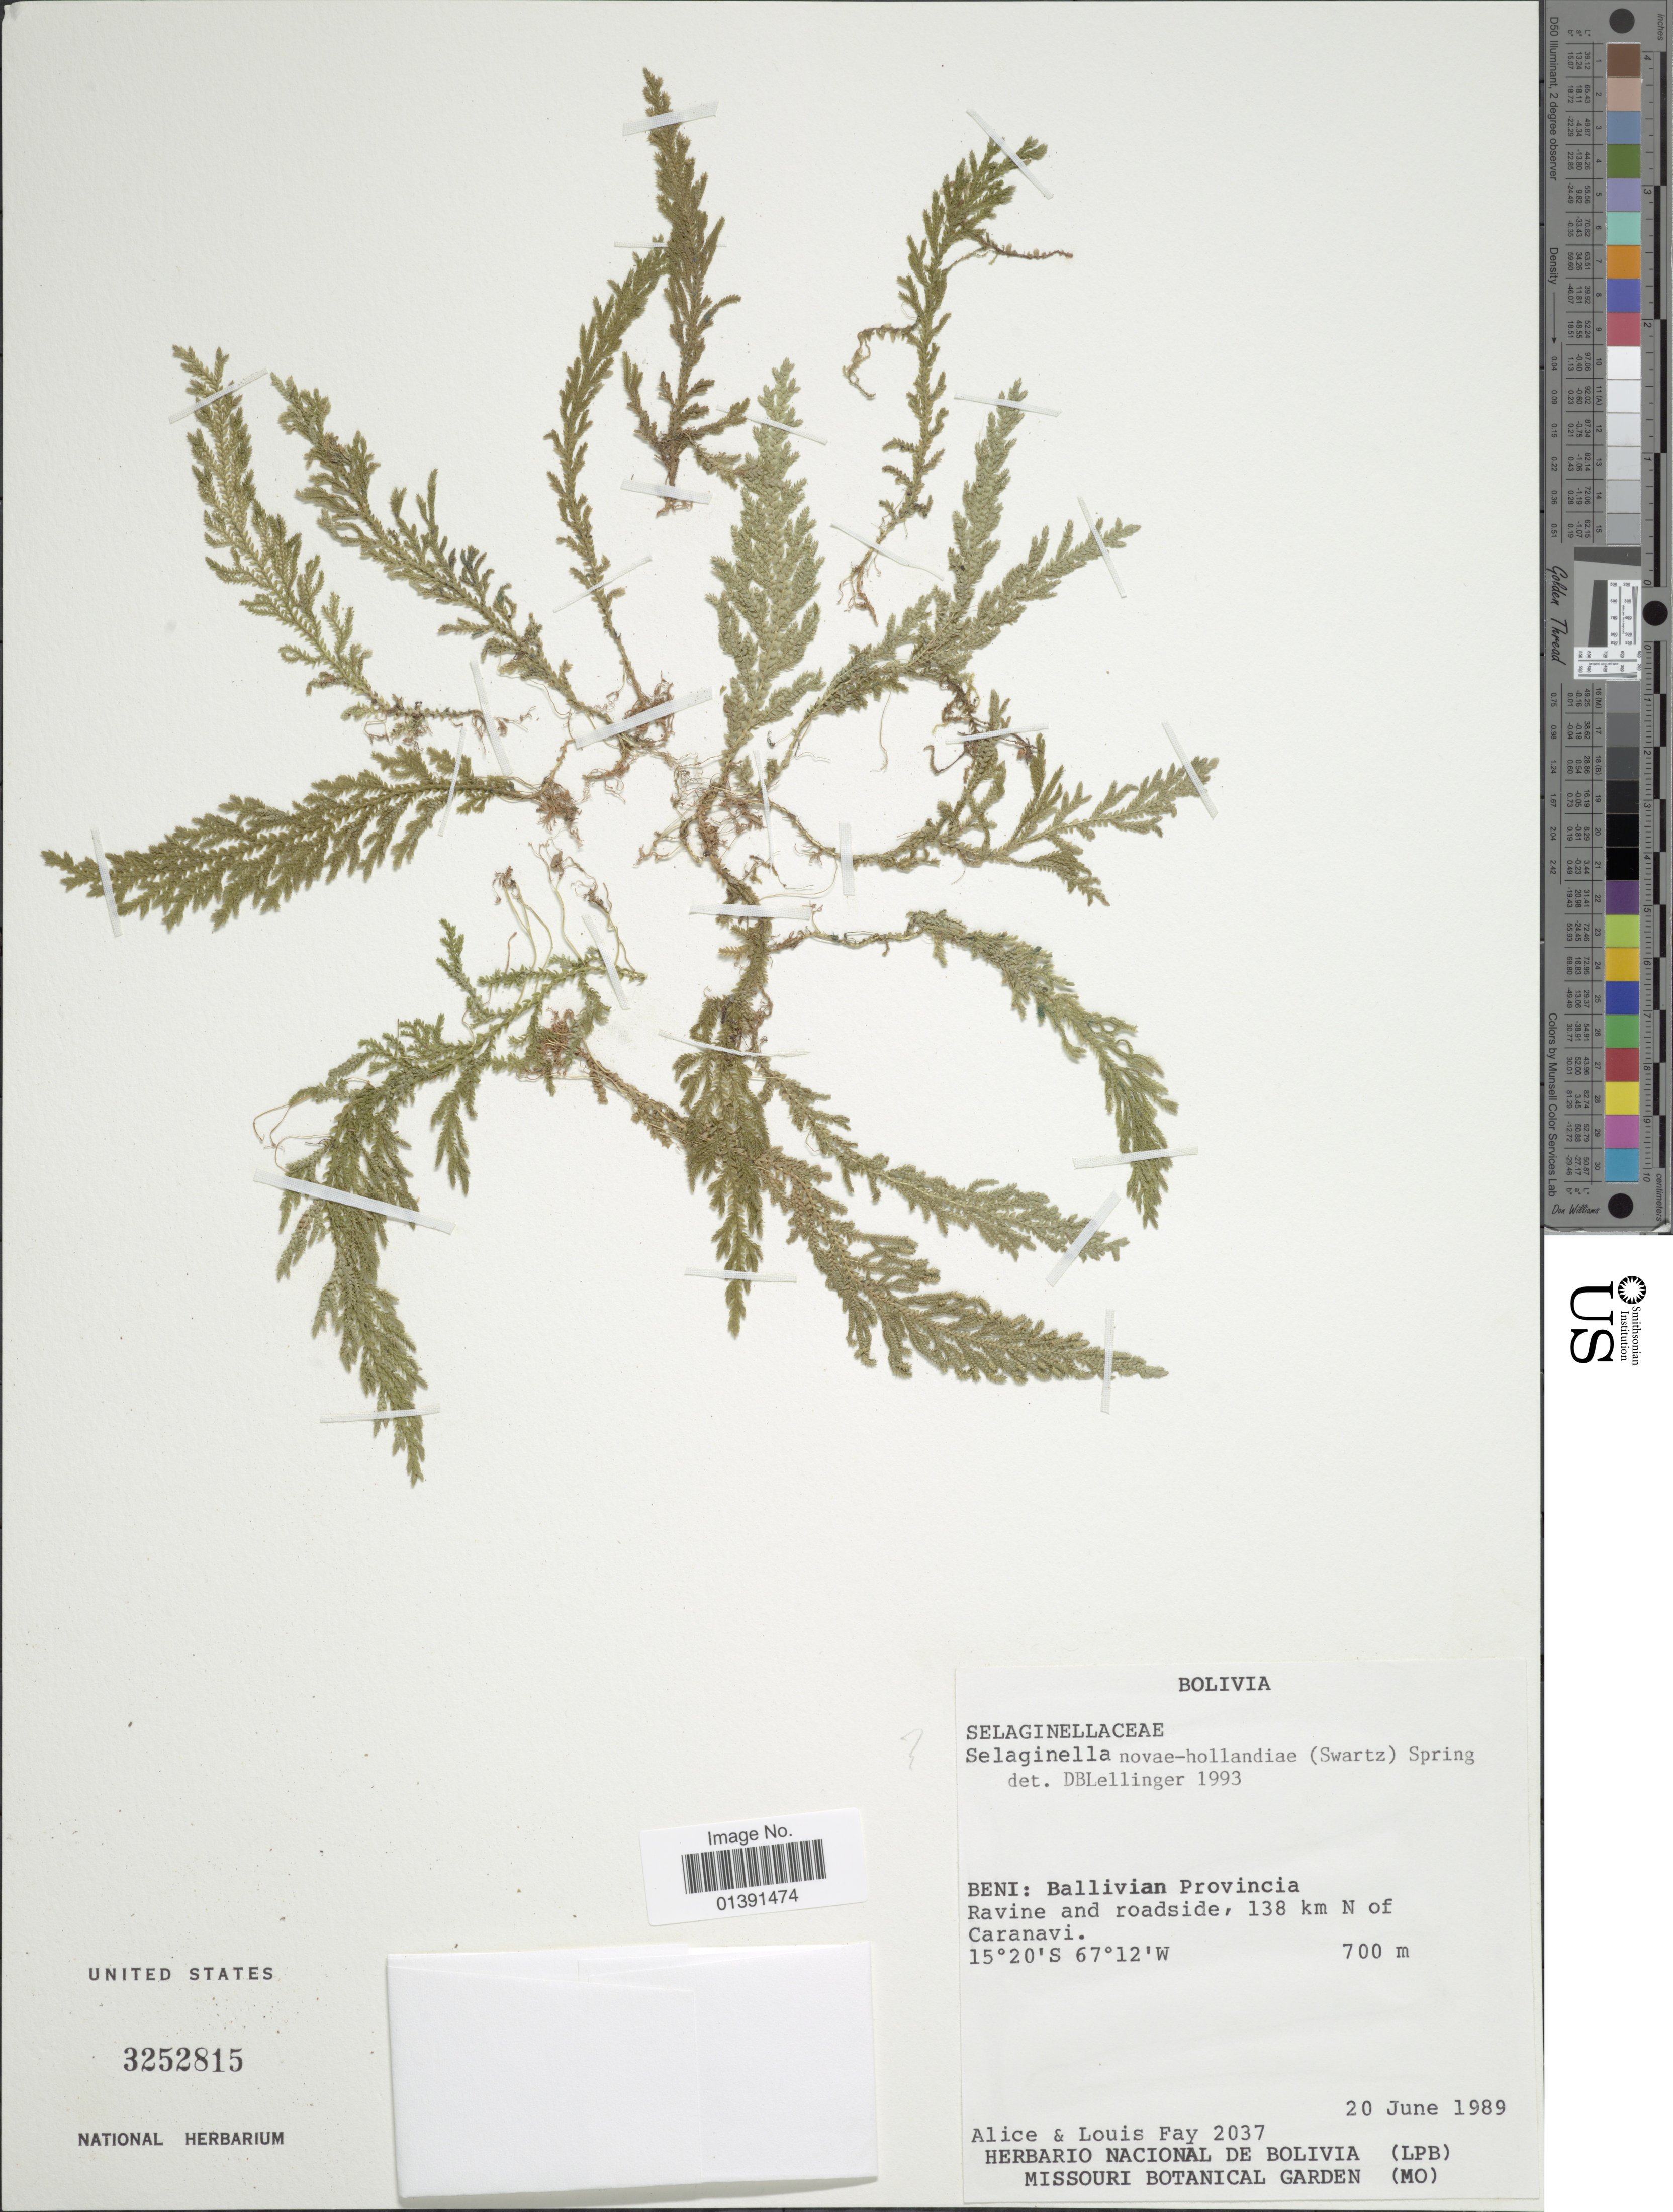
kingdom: Plantae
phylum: Tracheophyta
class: Lycopodiopsida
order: Selaginellales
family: Selaginellaceae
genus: Selaginella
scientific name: Selaginella novae-hollandiae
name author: (Sw.) Spring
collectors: A. Fay & L. Fay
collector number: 2037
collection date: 1989-06-20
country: Bolivia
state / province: Beni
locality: Ballivian Provincia, Ravine and roadside, 138km N of Caranavi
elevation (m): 700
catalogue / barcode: US 3252815